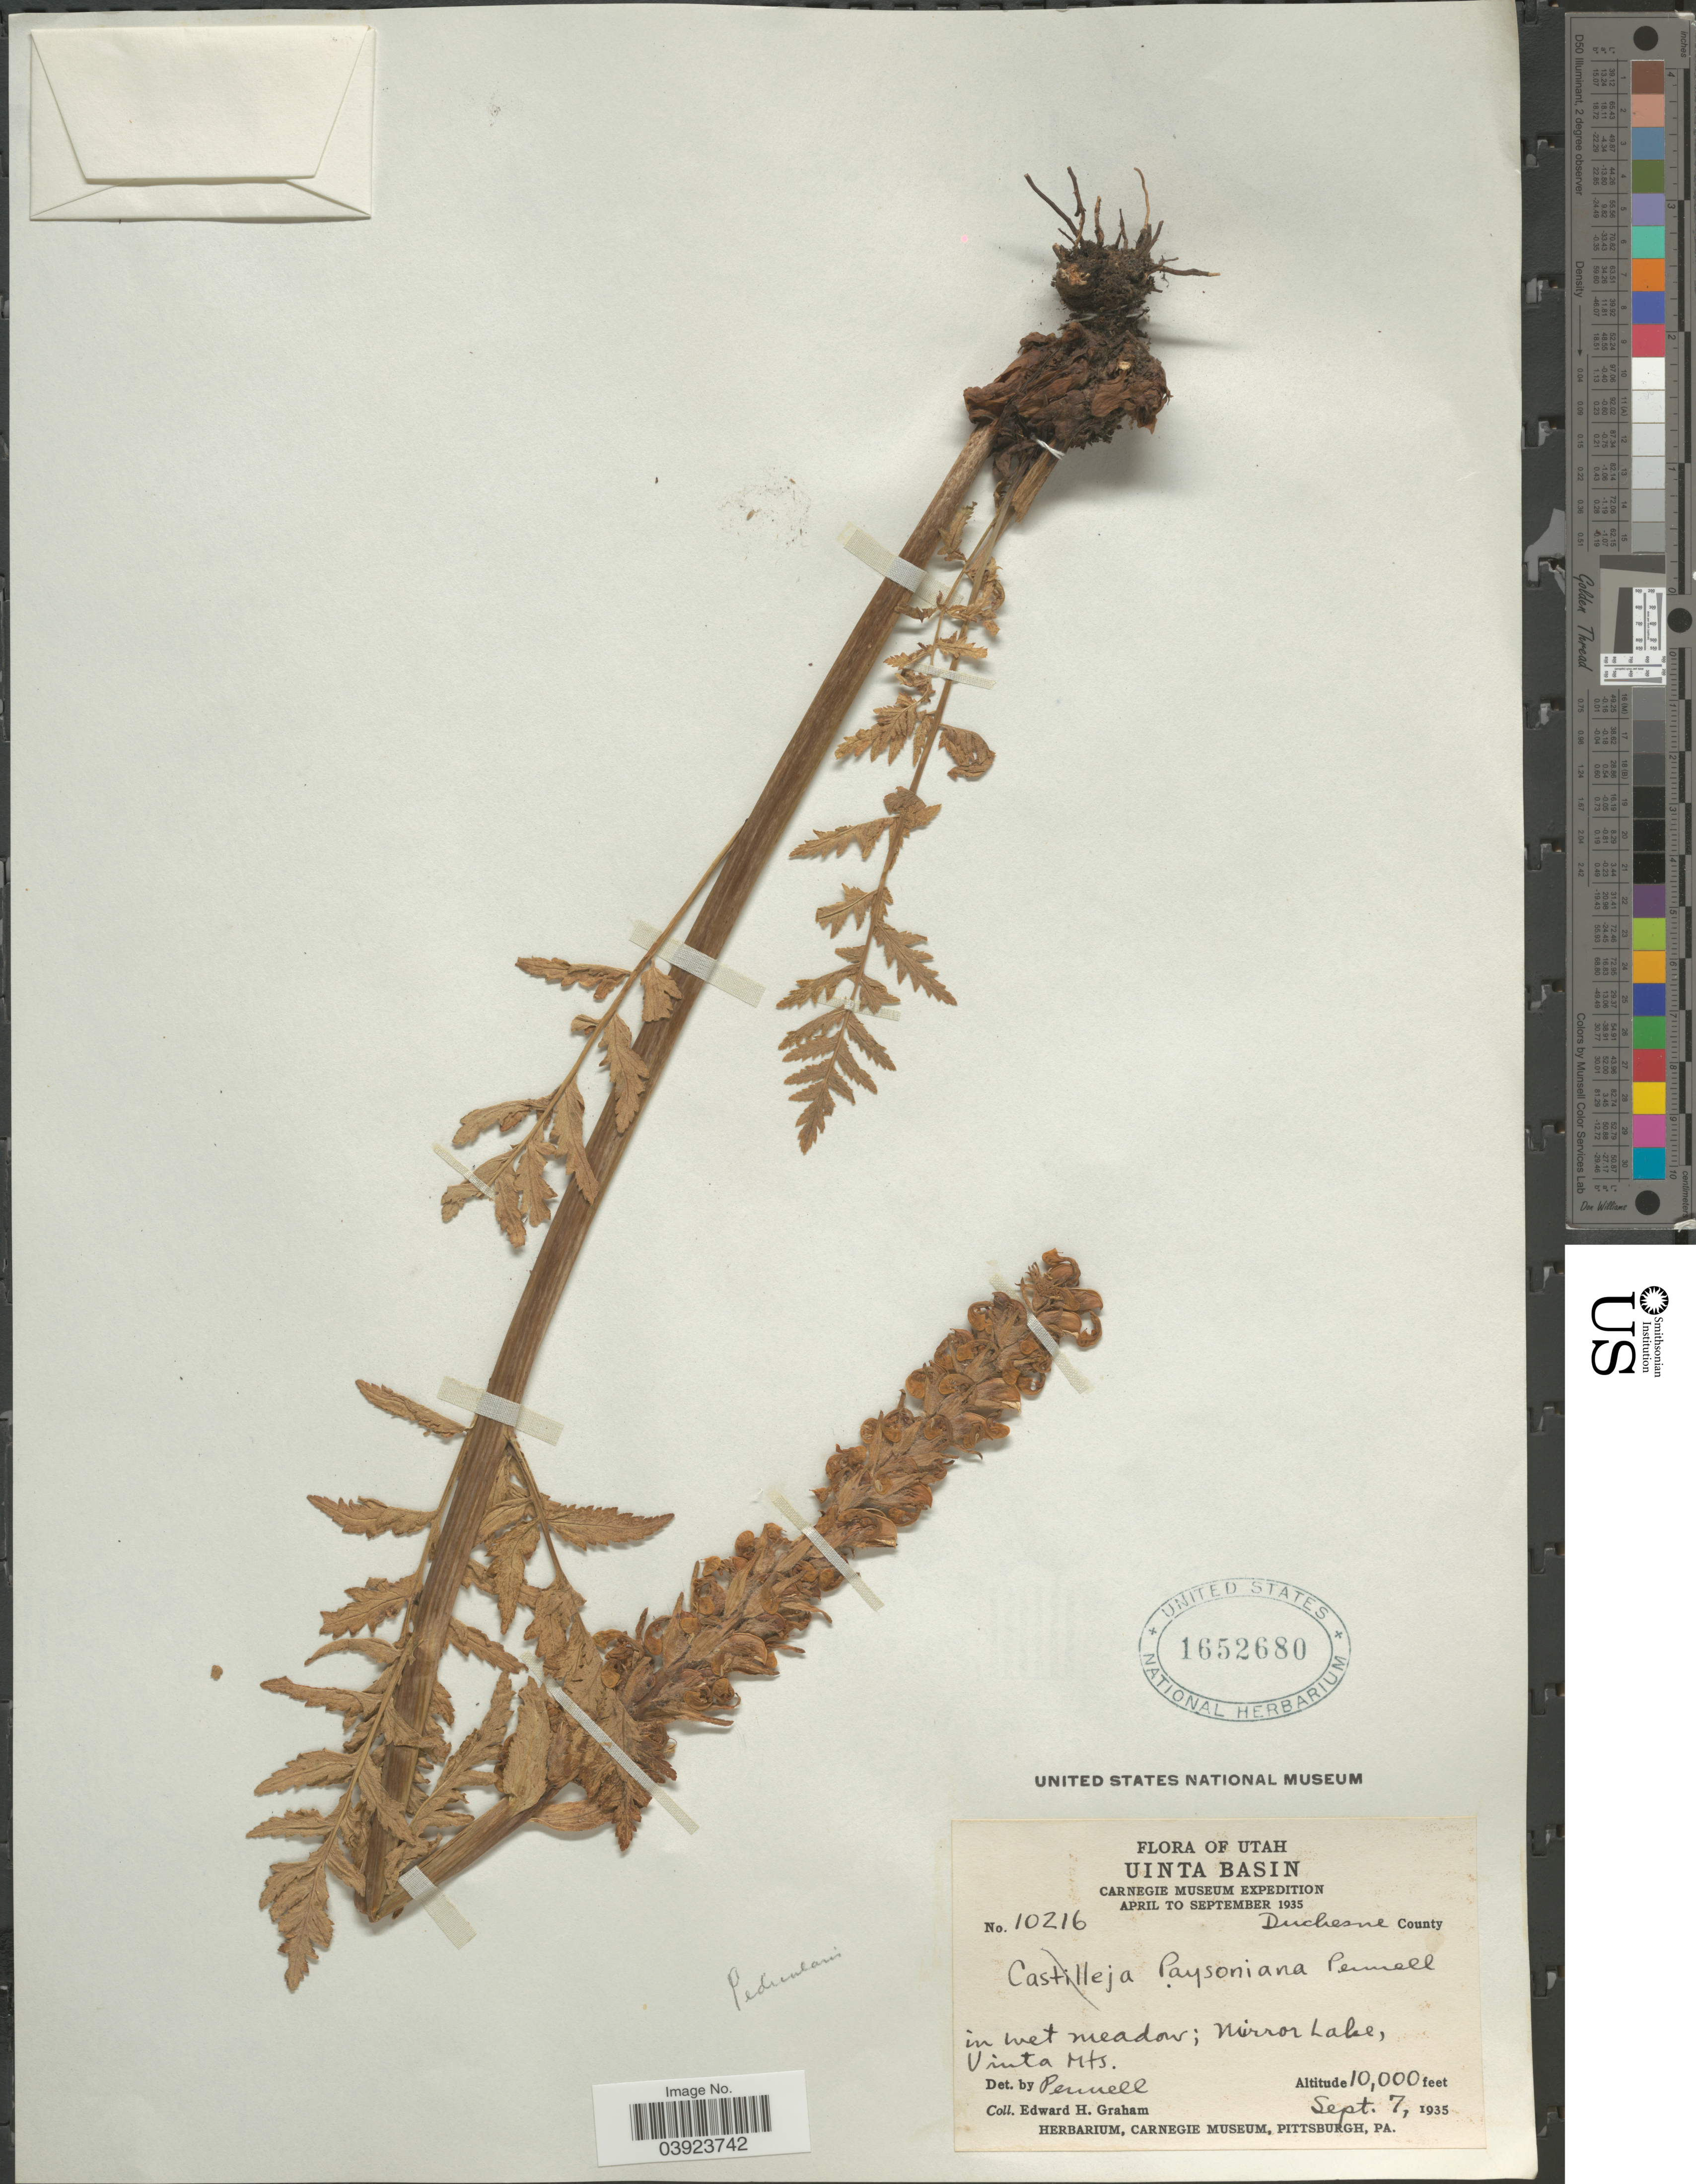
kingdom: Plantae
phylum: Tracheophyta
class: Magnoliopsida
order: Lamiales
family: Orobanchaceae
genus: Pedicularis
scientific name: Pedicularis sp.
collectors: E. H. Graham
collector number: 10216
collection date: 1935-09-07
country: United States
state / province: Utah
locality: Uinta Basin. Duchesne County. In wet meadow; Mirror Lake, Uinta Mts.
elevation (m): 3048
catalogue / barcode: US 1652680